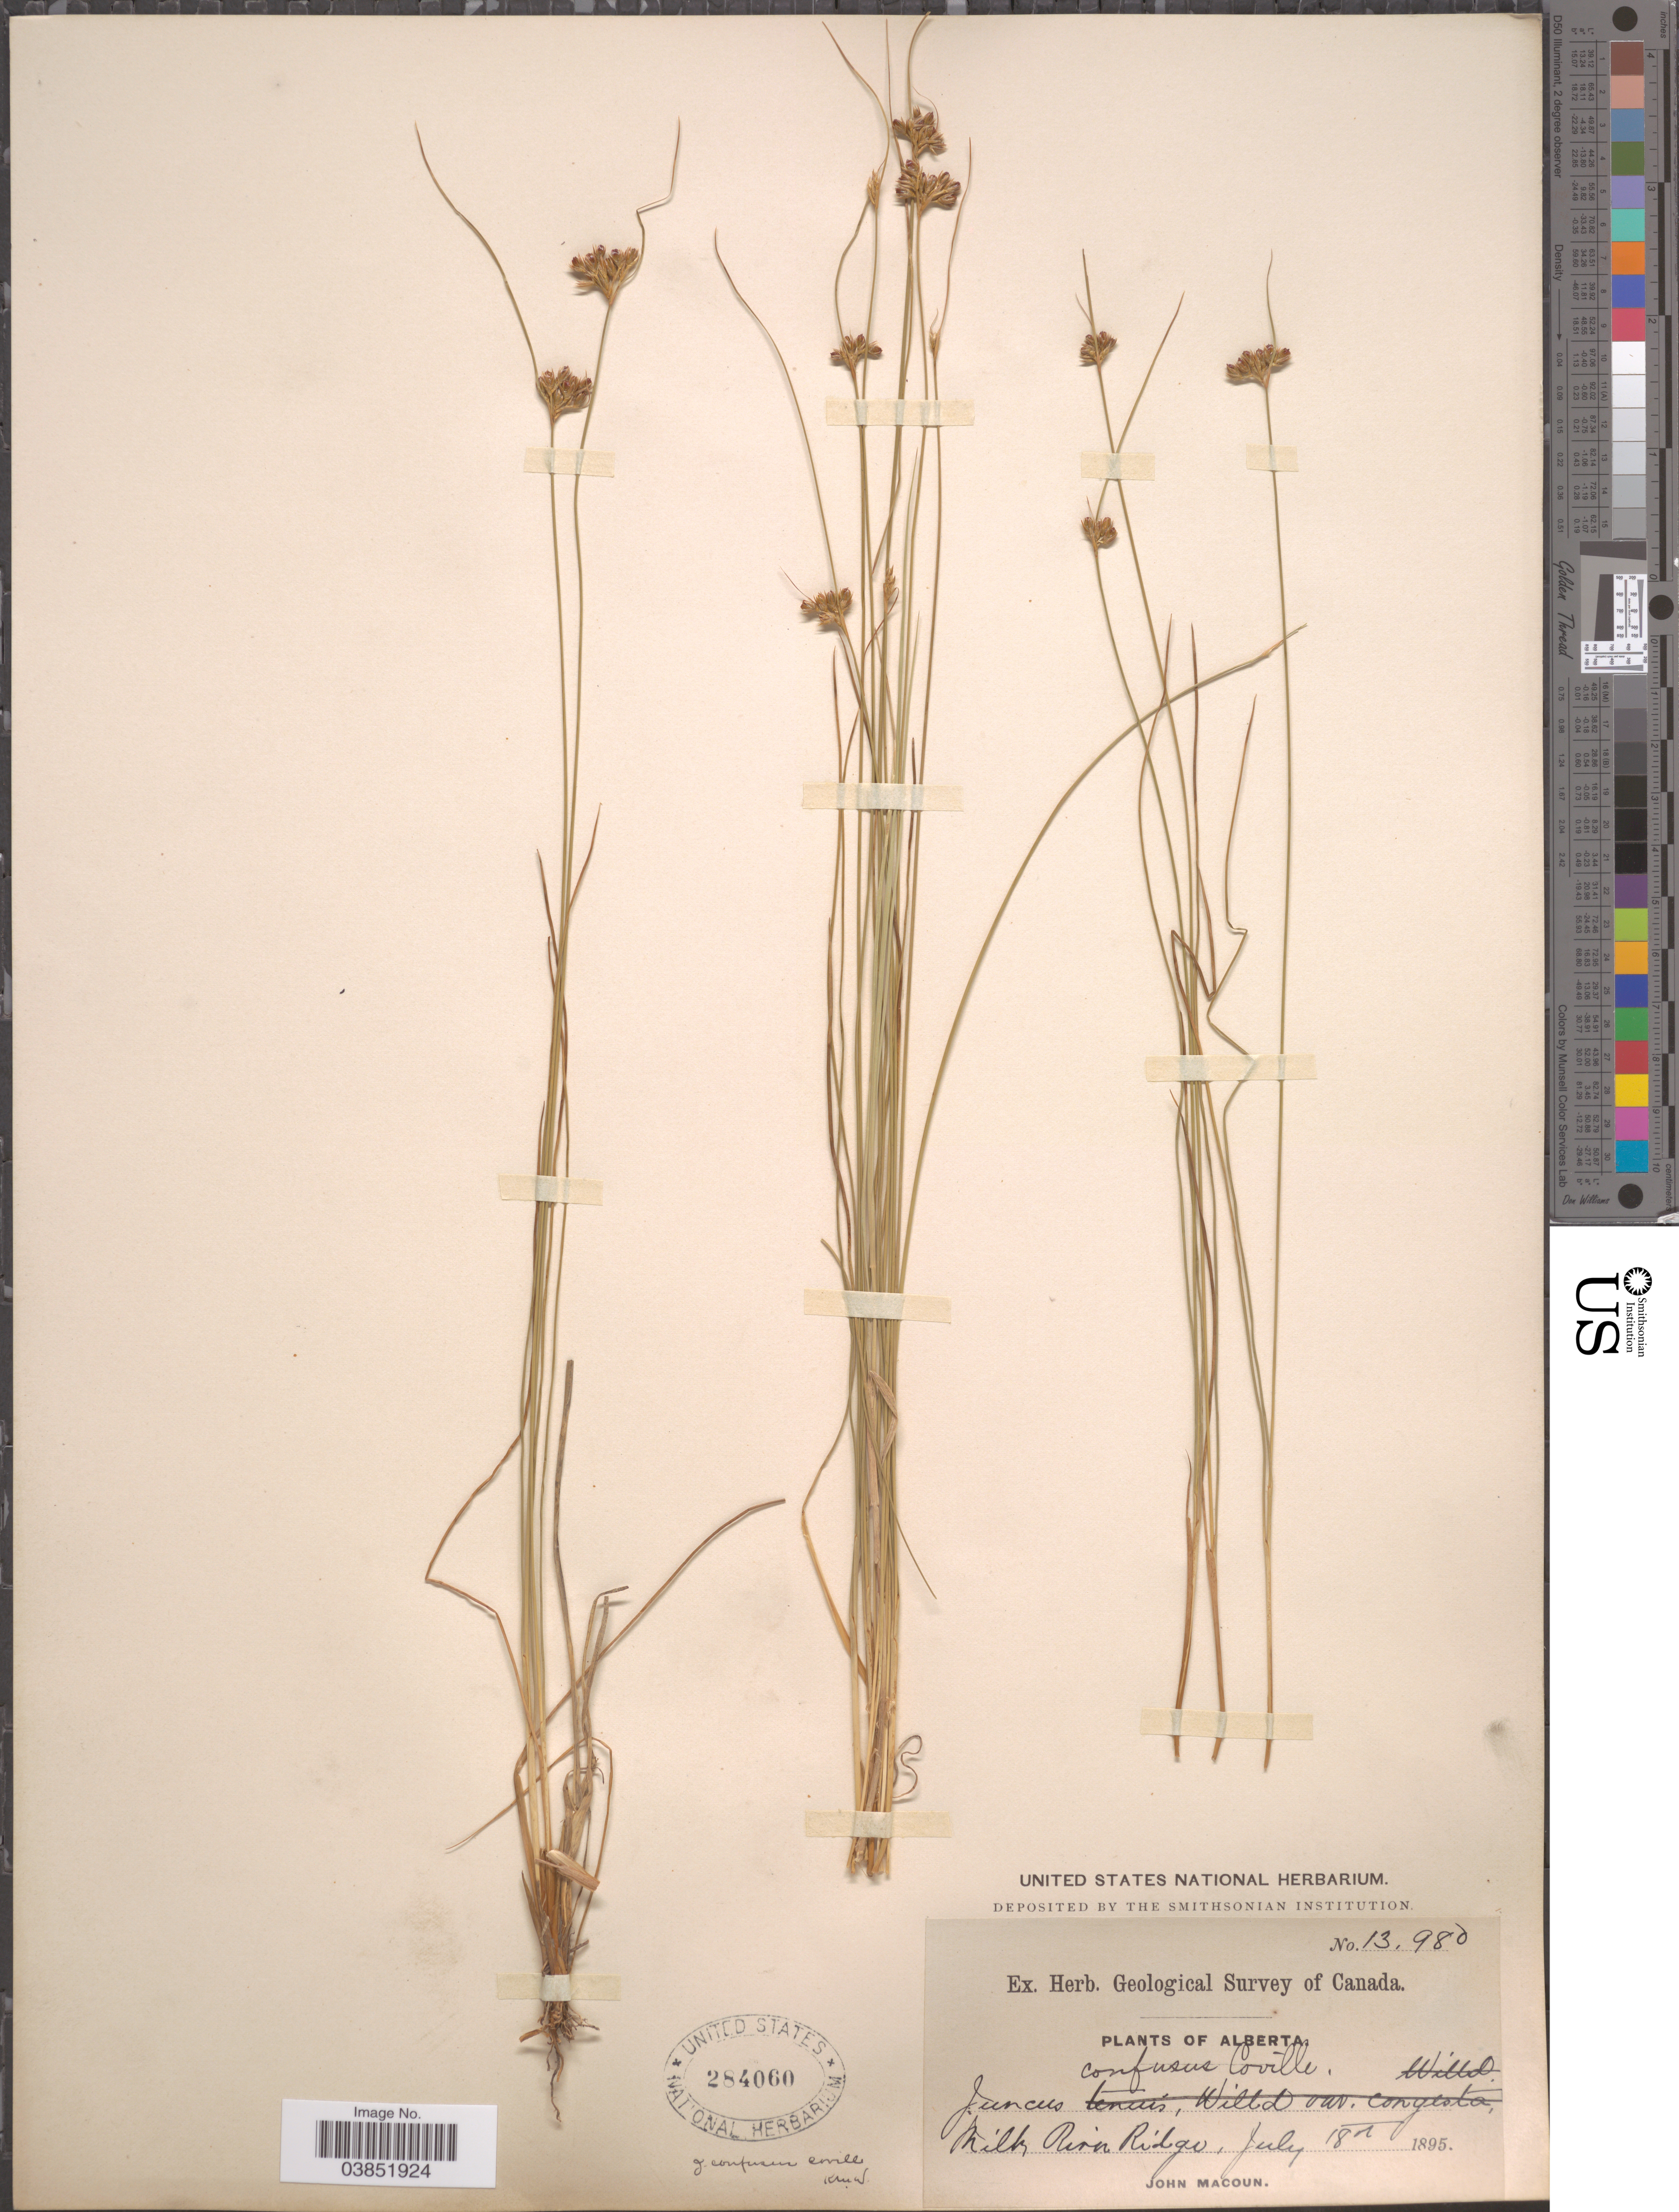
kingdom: Plantae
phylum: Tracheophyta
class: Liliopsida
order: Poales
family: Juncaceae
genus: Juncus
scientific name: Juncus confusus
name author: Coville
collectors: J. Macoun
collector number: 13980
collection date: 1895-07-18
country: Canada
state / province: Alberta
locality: Milk River Ridge.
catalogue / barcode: US 284060